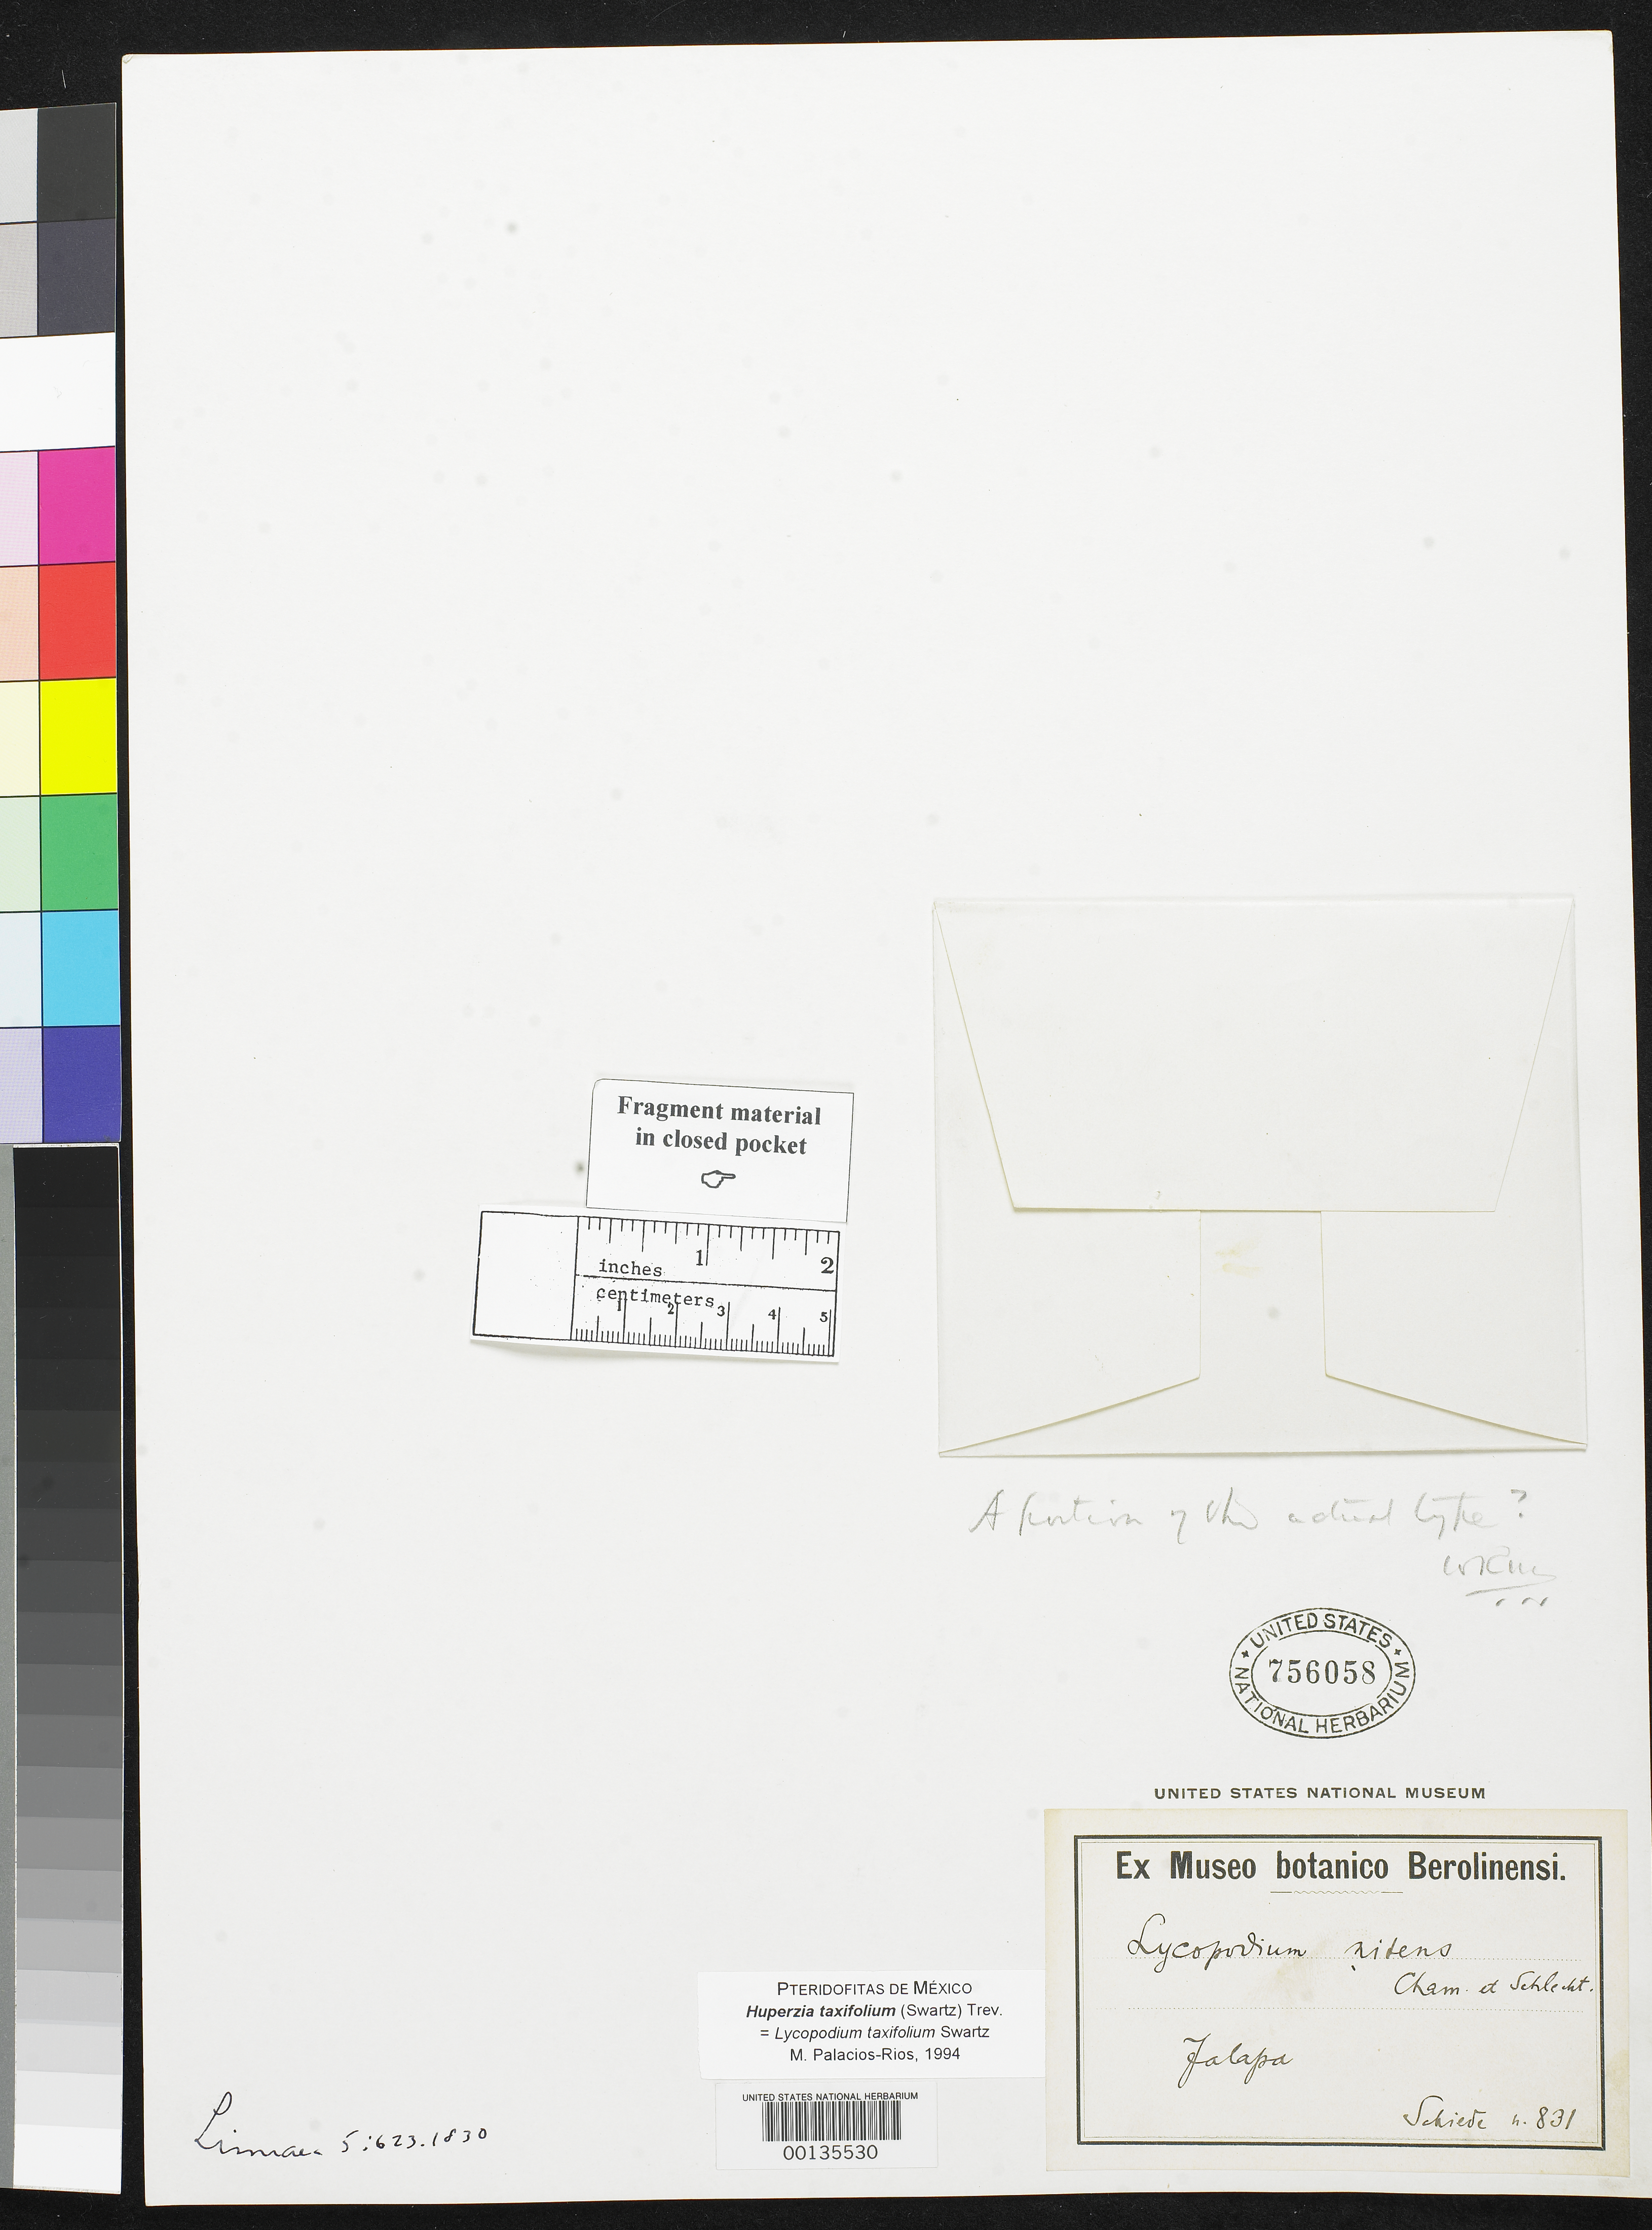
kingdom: Plantae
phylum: Tracheophyta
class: Lycopodiopsida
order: Lycopodiales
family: Lycopodiaceae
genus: Lycopodium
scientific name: Lycopodium nitens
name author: Schltdl. & Cham.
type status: Type Fragment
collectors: C. J. W. Schiede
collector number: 831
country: Mexico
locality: Jalapa.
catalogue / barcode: US 756058